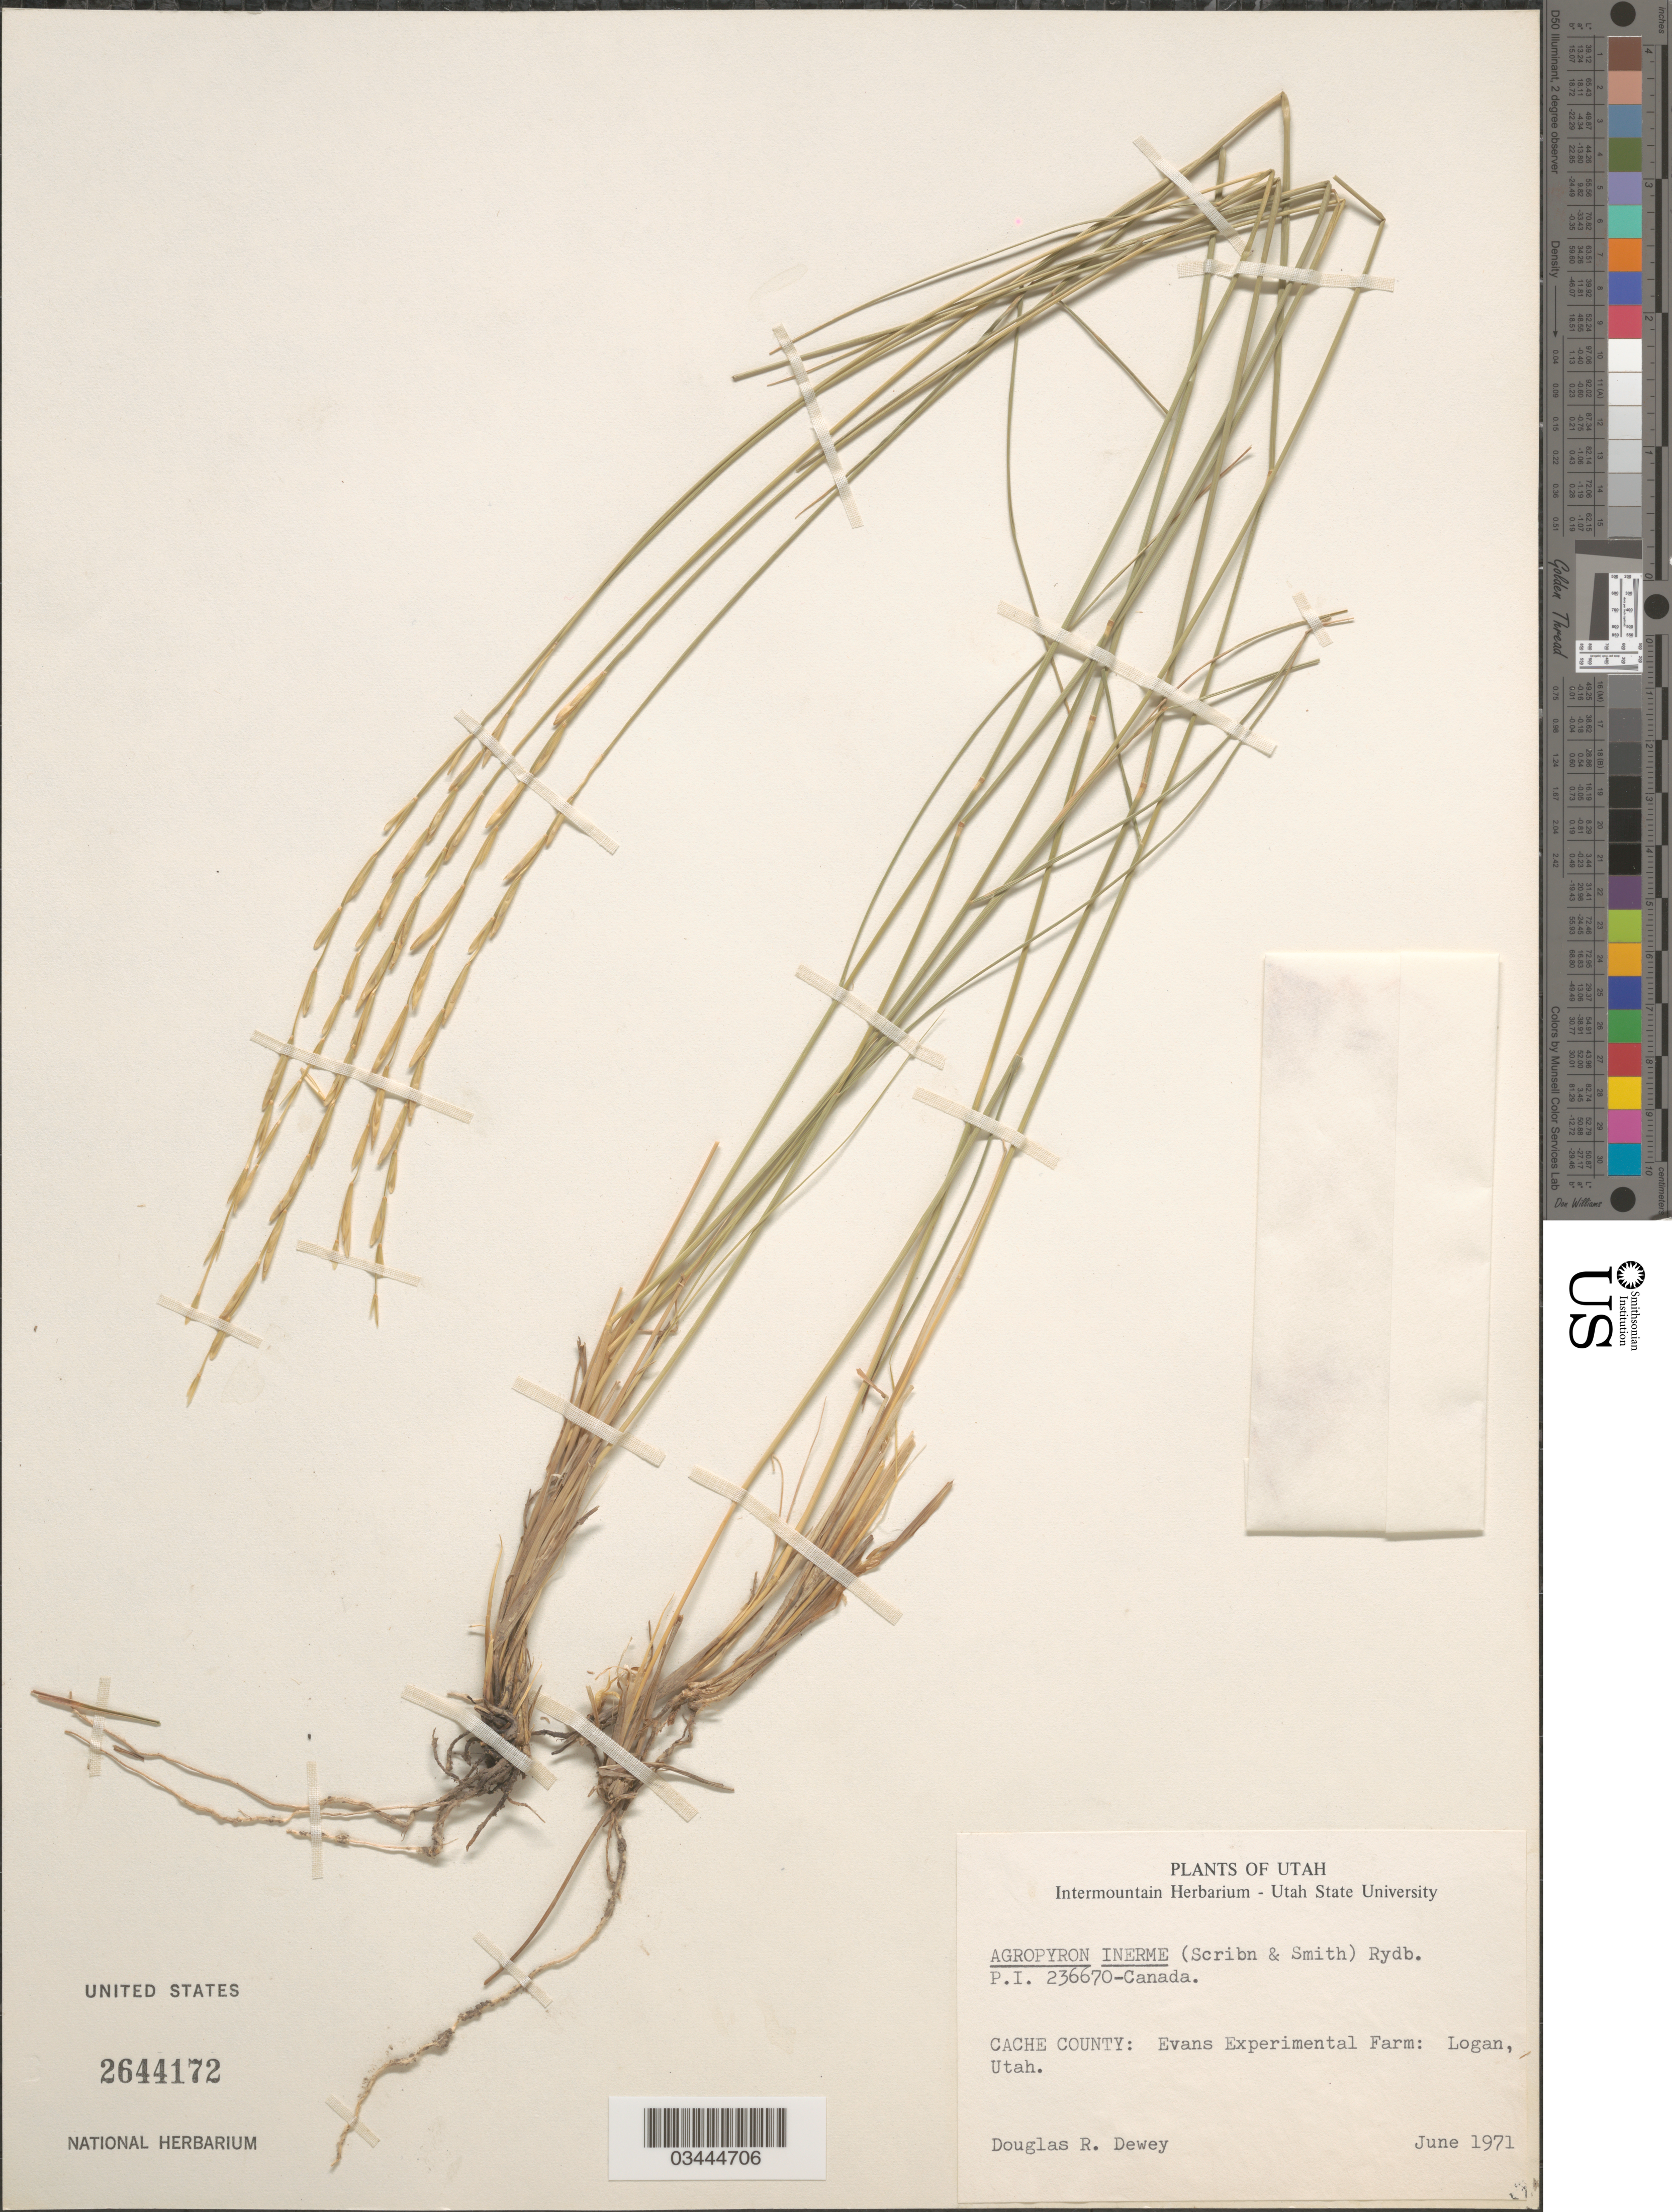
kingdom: Plantae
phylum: Tracheophyta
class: Liliopsida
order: Poales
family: Poaceae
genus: Pseudoroegneria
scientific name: Pseudoroegneria spicata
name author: (Pursh) Á. Löve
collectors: D. Dewey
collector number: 236670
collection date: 1971-06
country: United States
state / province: Utah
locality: Cache County: Evans Experimental Farm: Logan.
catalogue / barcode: US 2644172